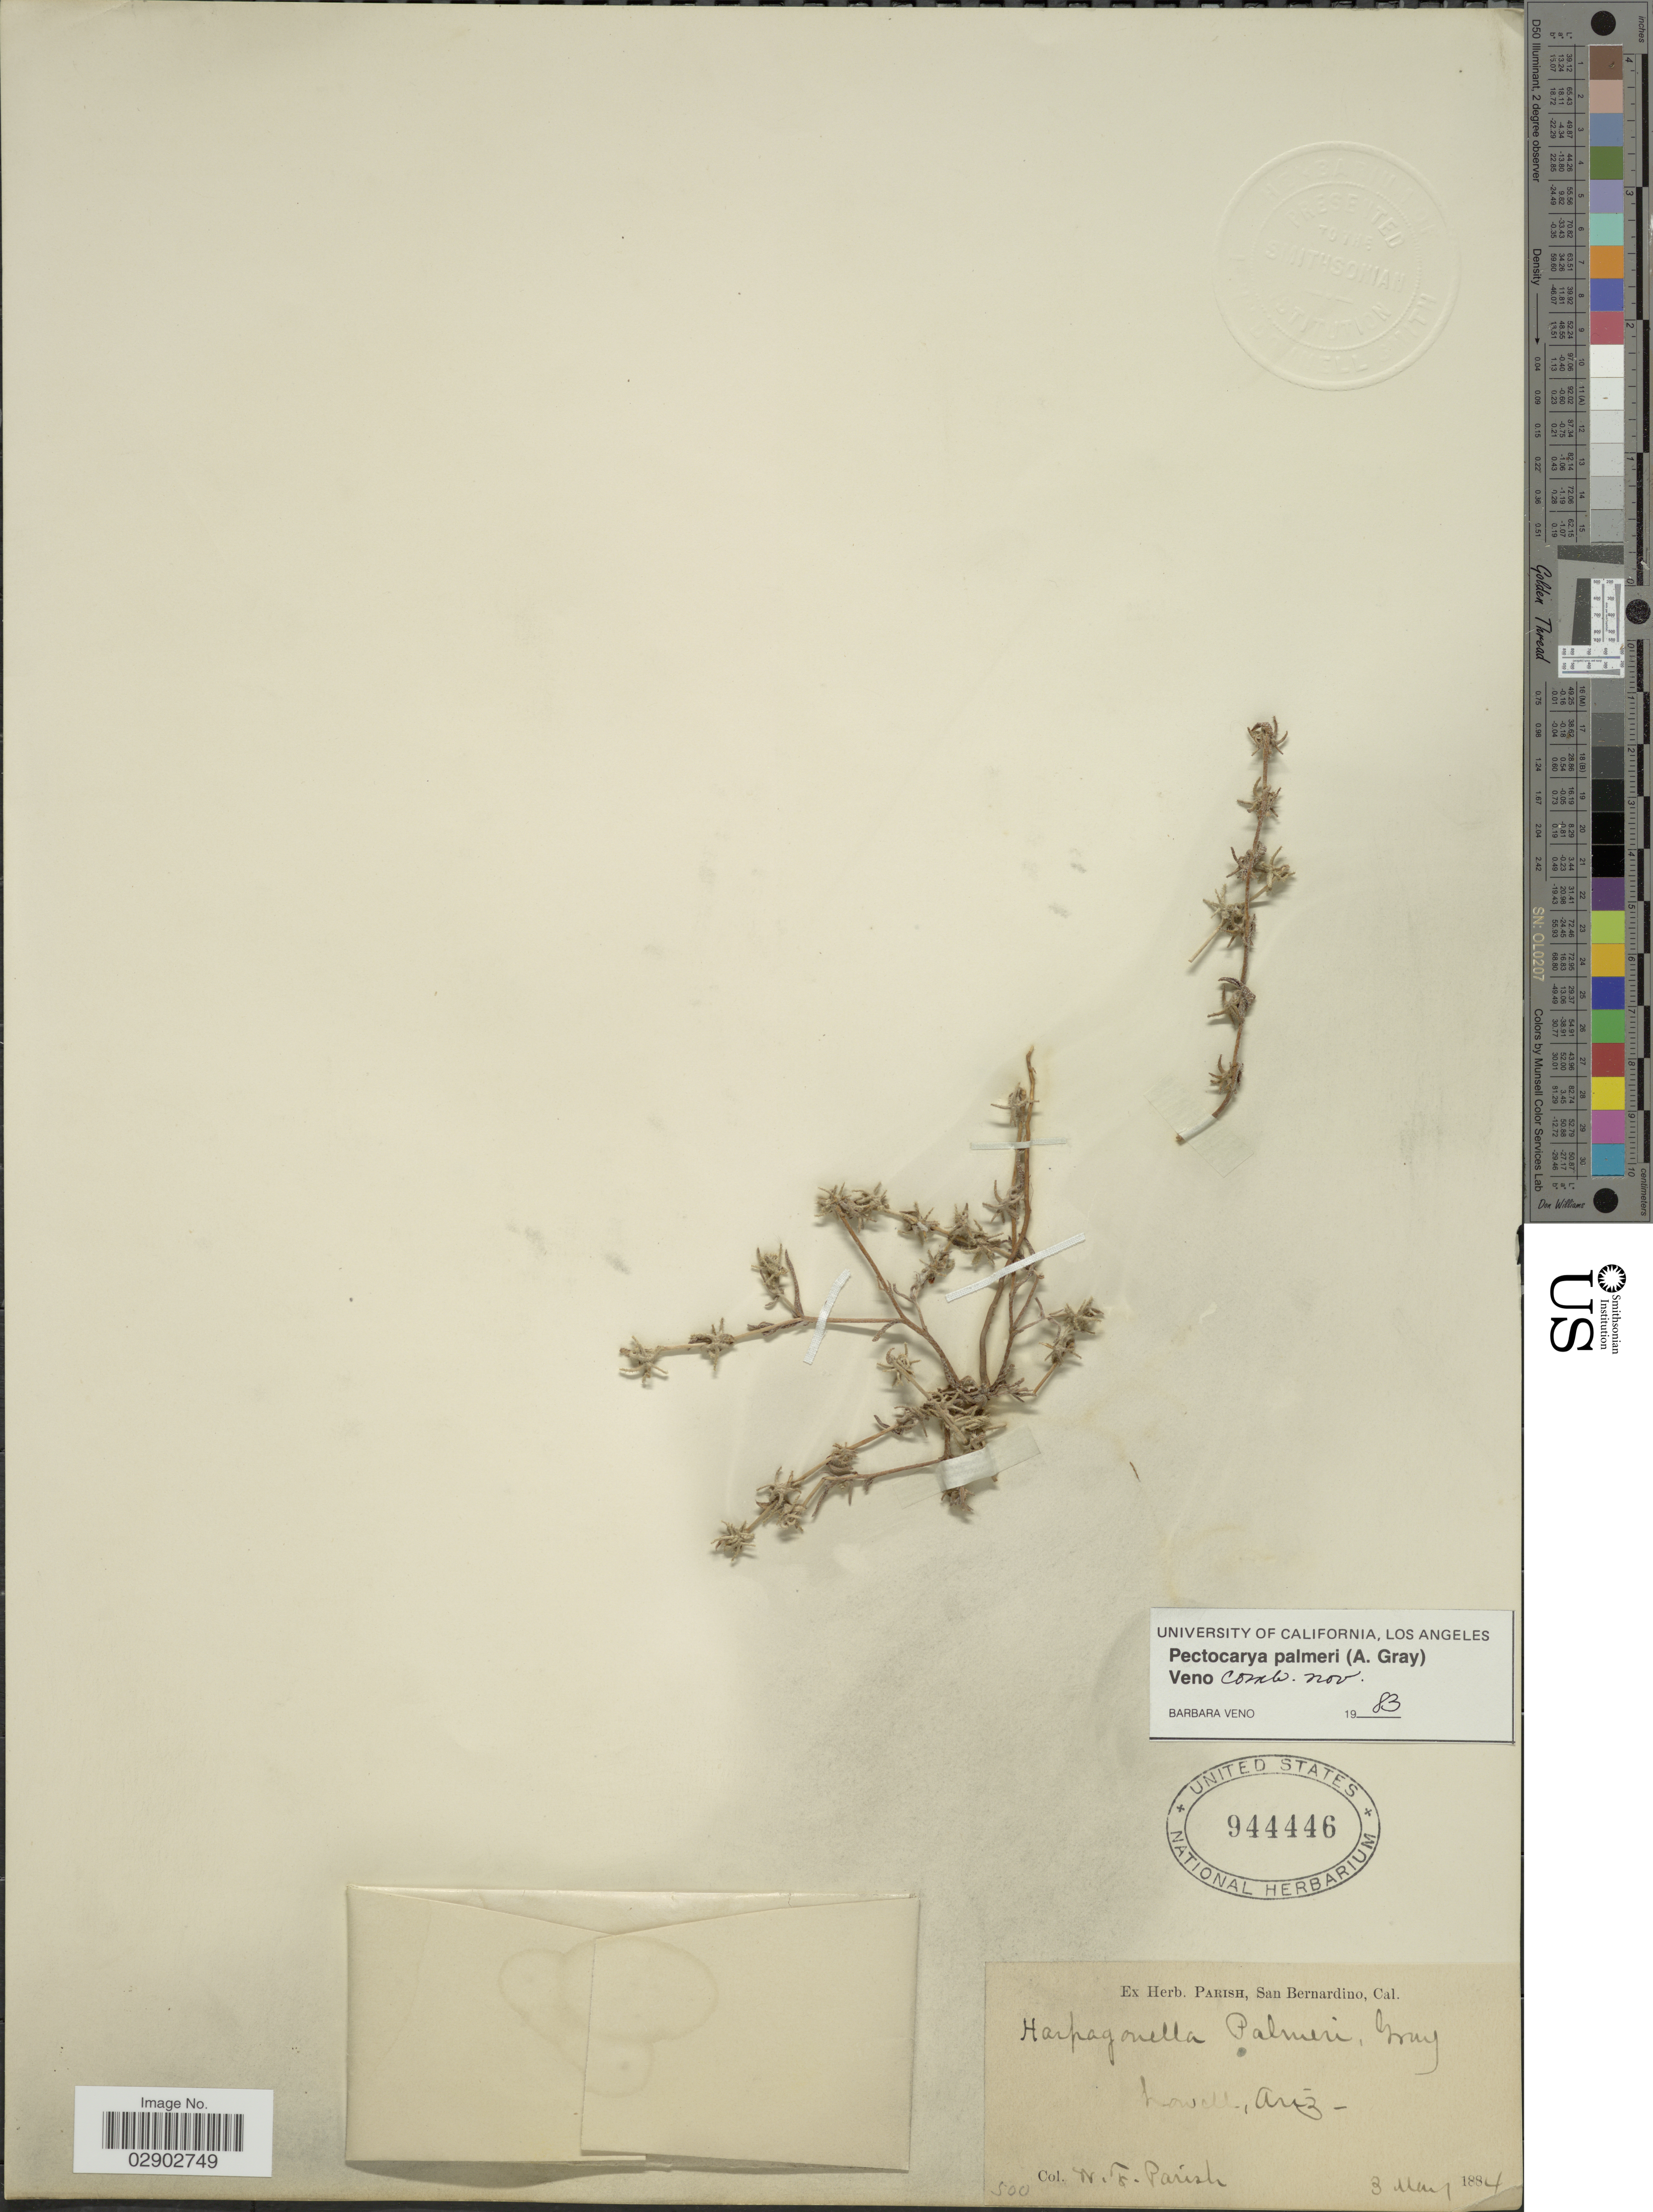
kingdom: Plantae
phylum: Tracheophyta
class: Magnoliopsida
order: Boraginales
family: Boraginaceae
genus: Harpagonella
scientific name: Harpagonella palmeri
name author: A. Gray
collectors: W. F. Parish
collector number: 500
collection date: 1884-05-03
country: United States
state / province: Arizona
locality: Lowell.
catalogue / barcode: US 944446